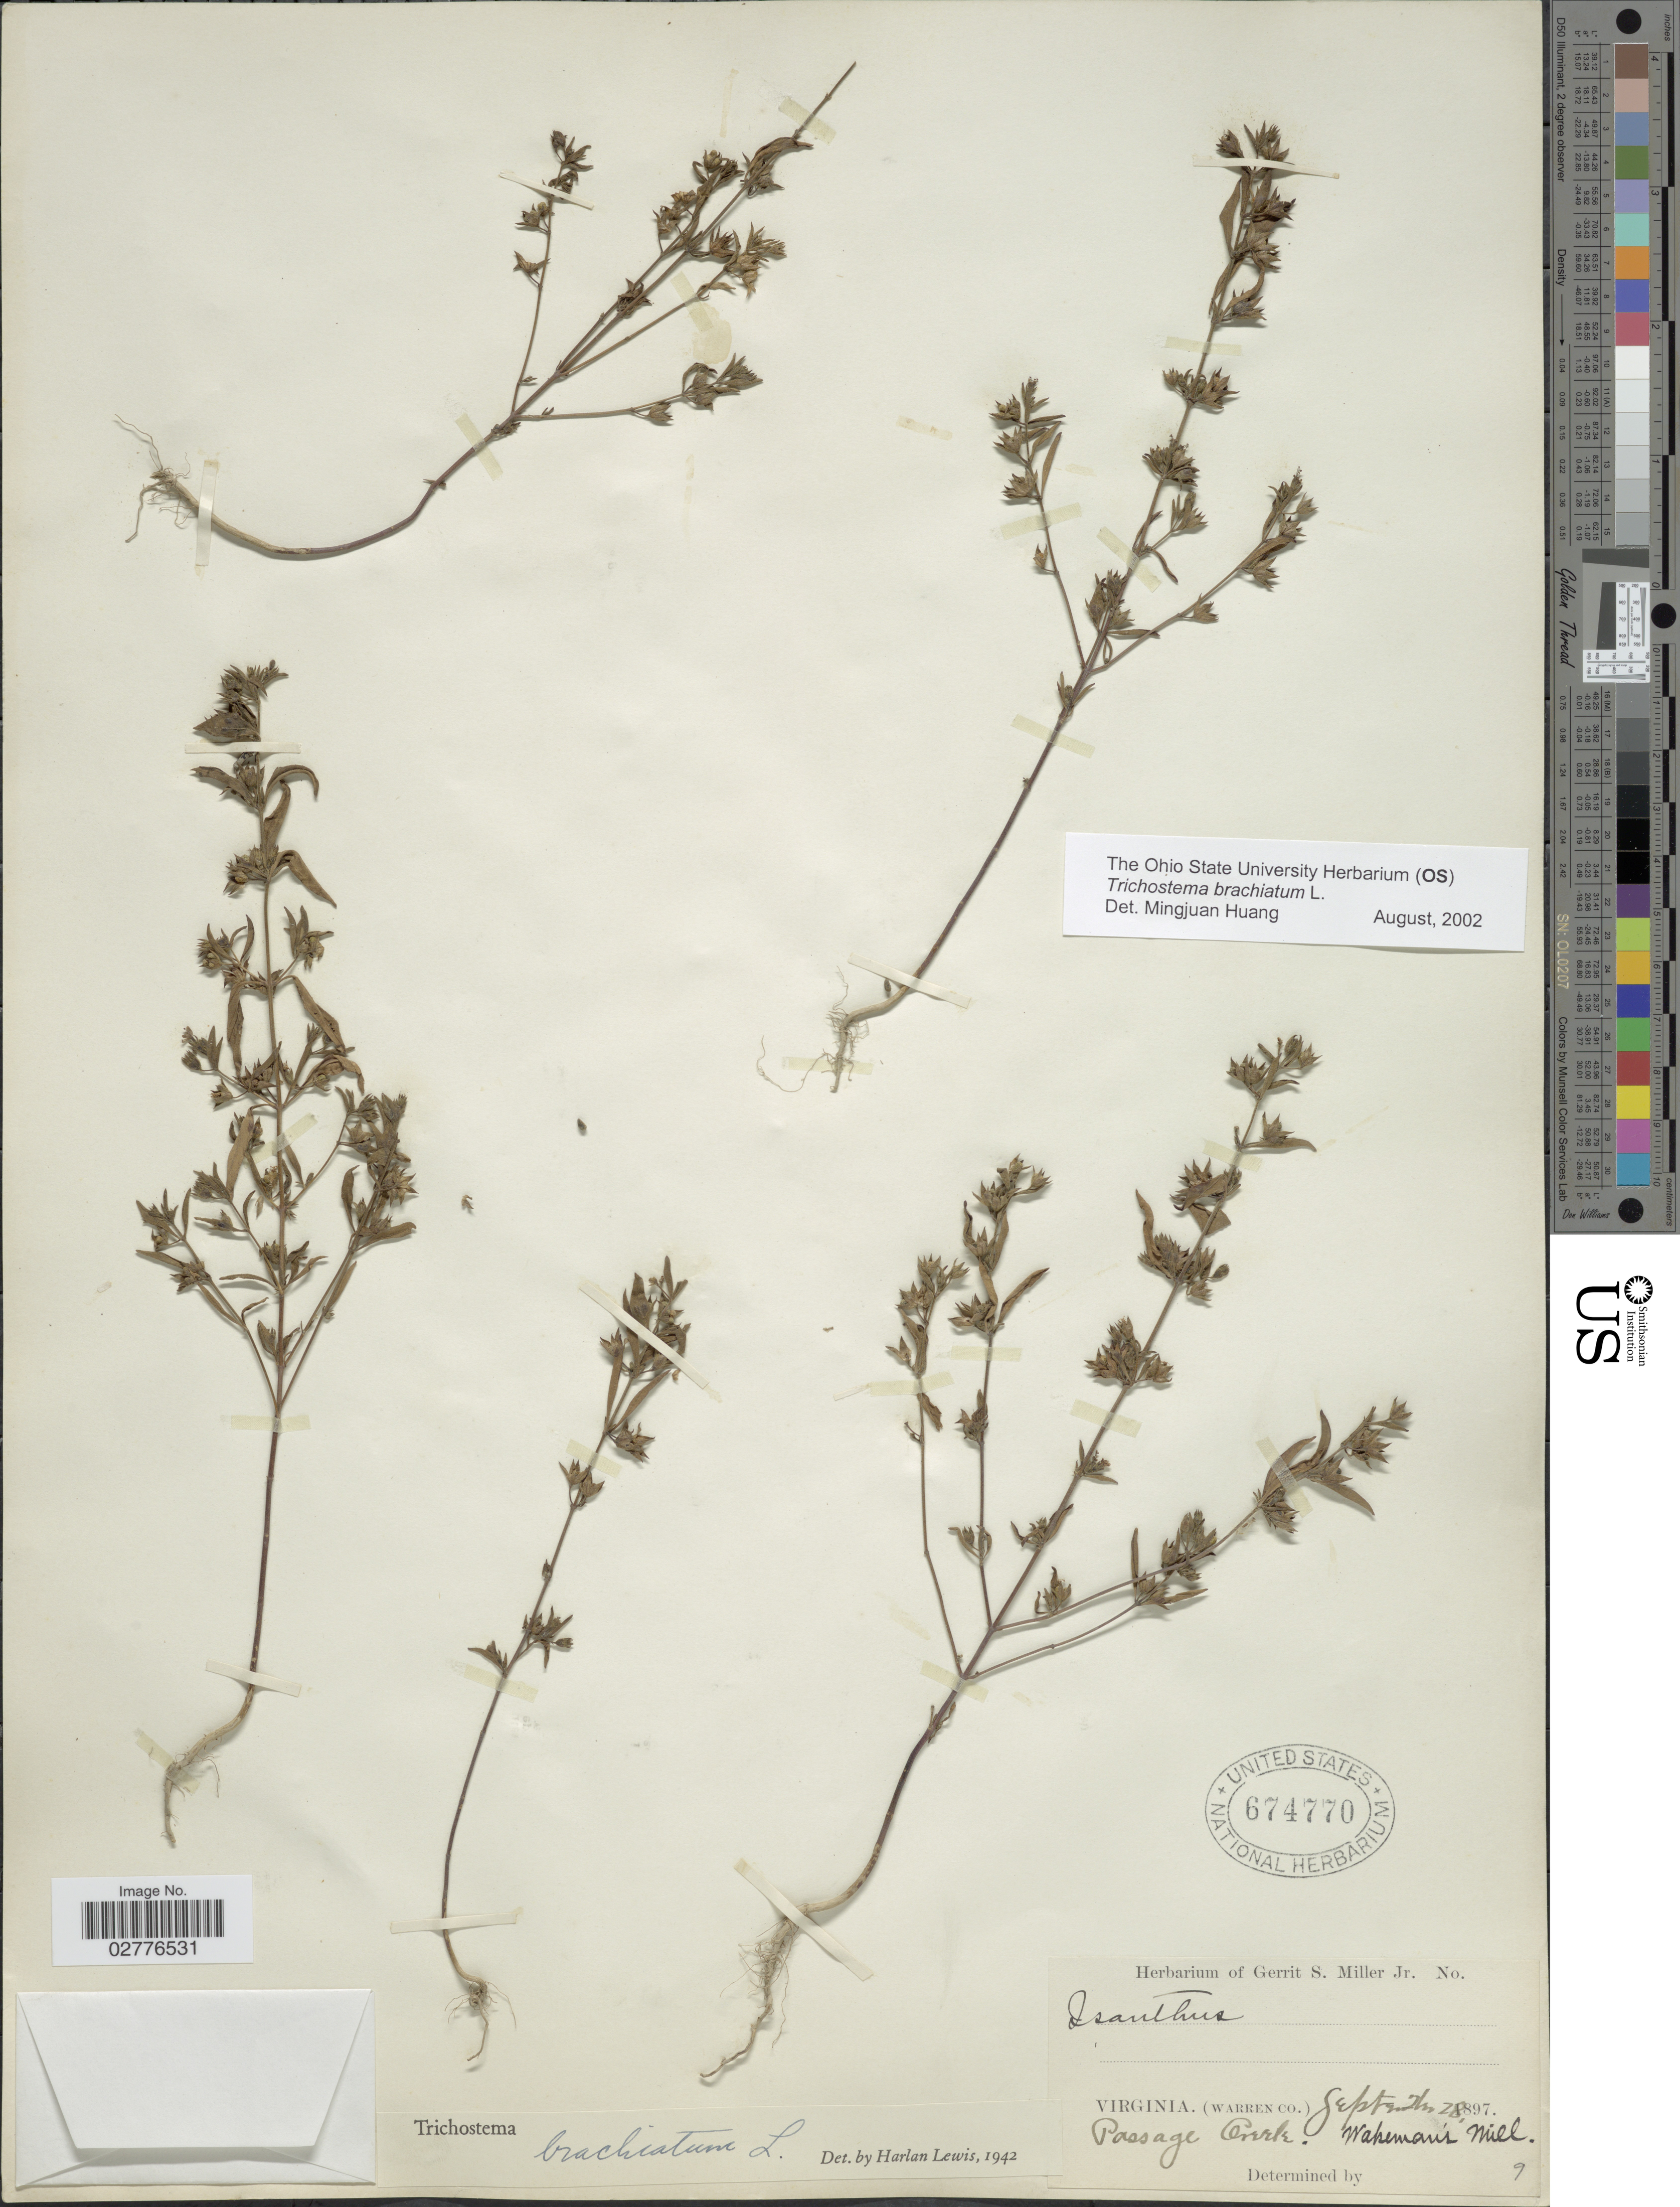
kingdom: Plantae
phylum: Tracheophyta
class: Magnoliopsida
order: Lamiales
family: Lamiaceae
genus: Trichostema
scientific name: Trichostema brachiatum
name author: L.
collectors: ex herb. Gerrit S. Miller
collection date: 1897-09-28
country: United States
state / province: Virginia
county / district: Warren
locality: Warren Co. Passage Creek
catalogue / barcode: US 674770